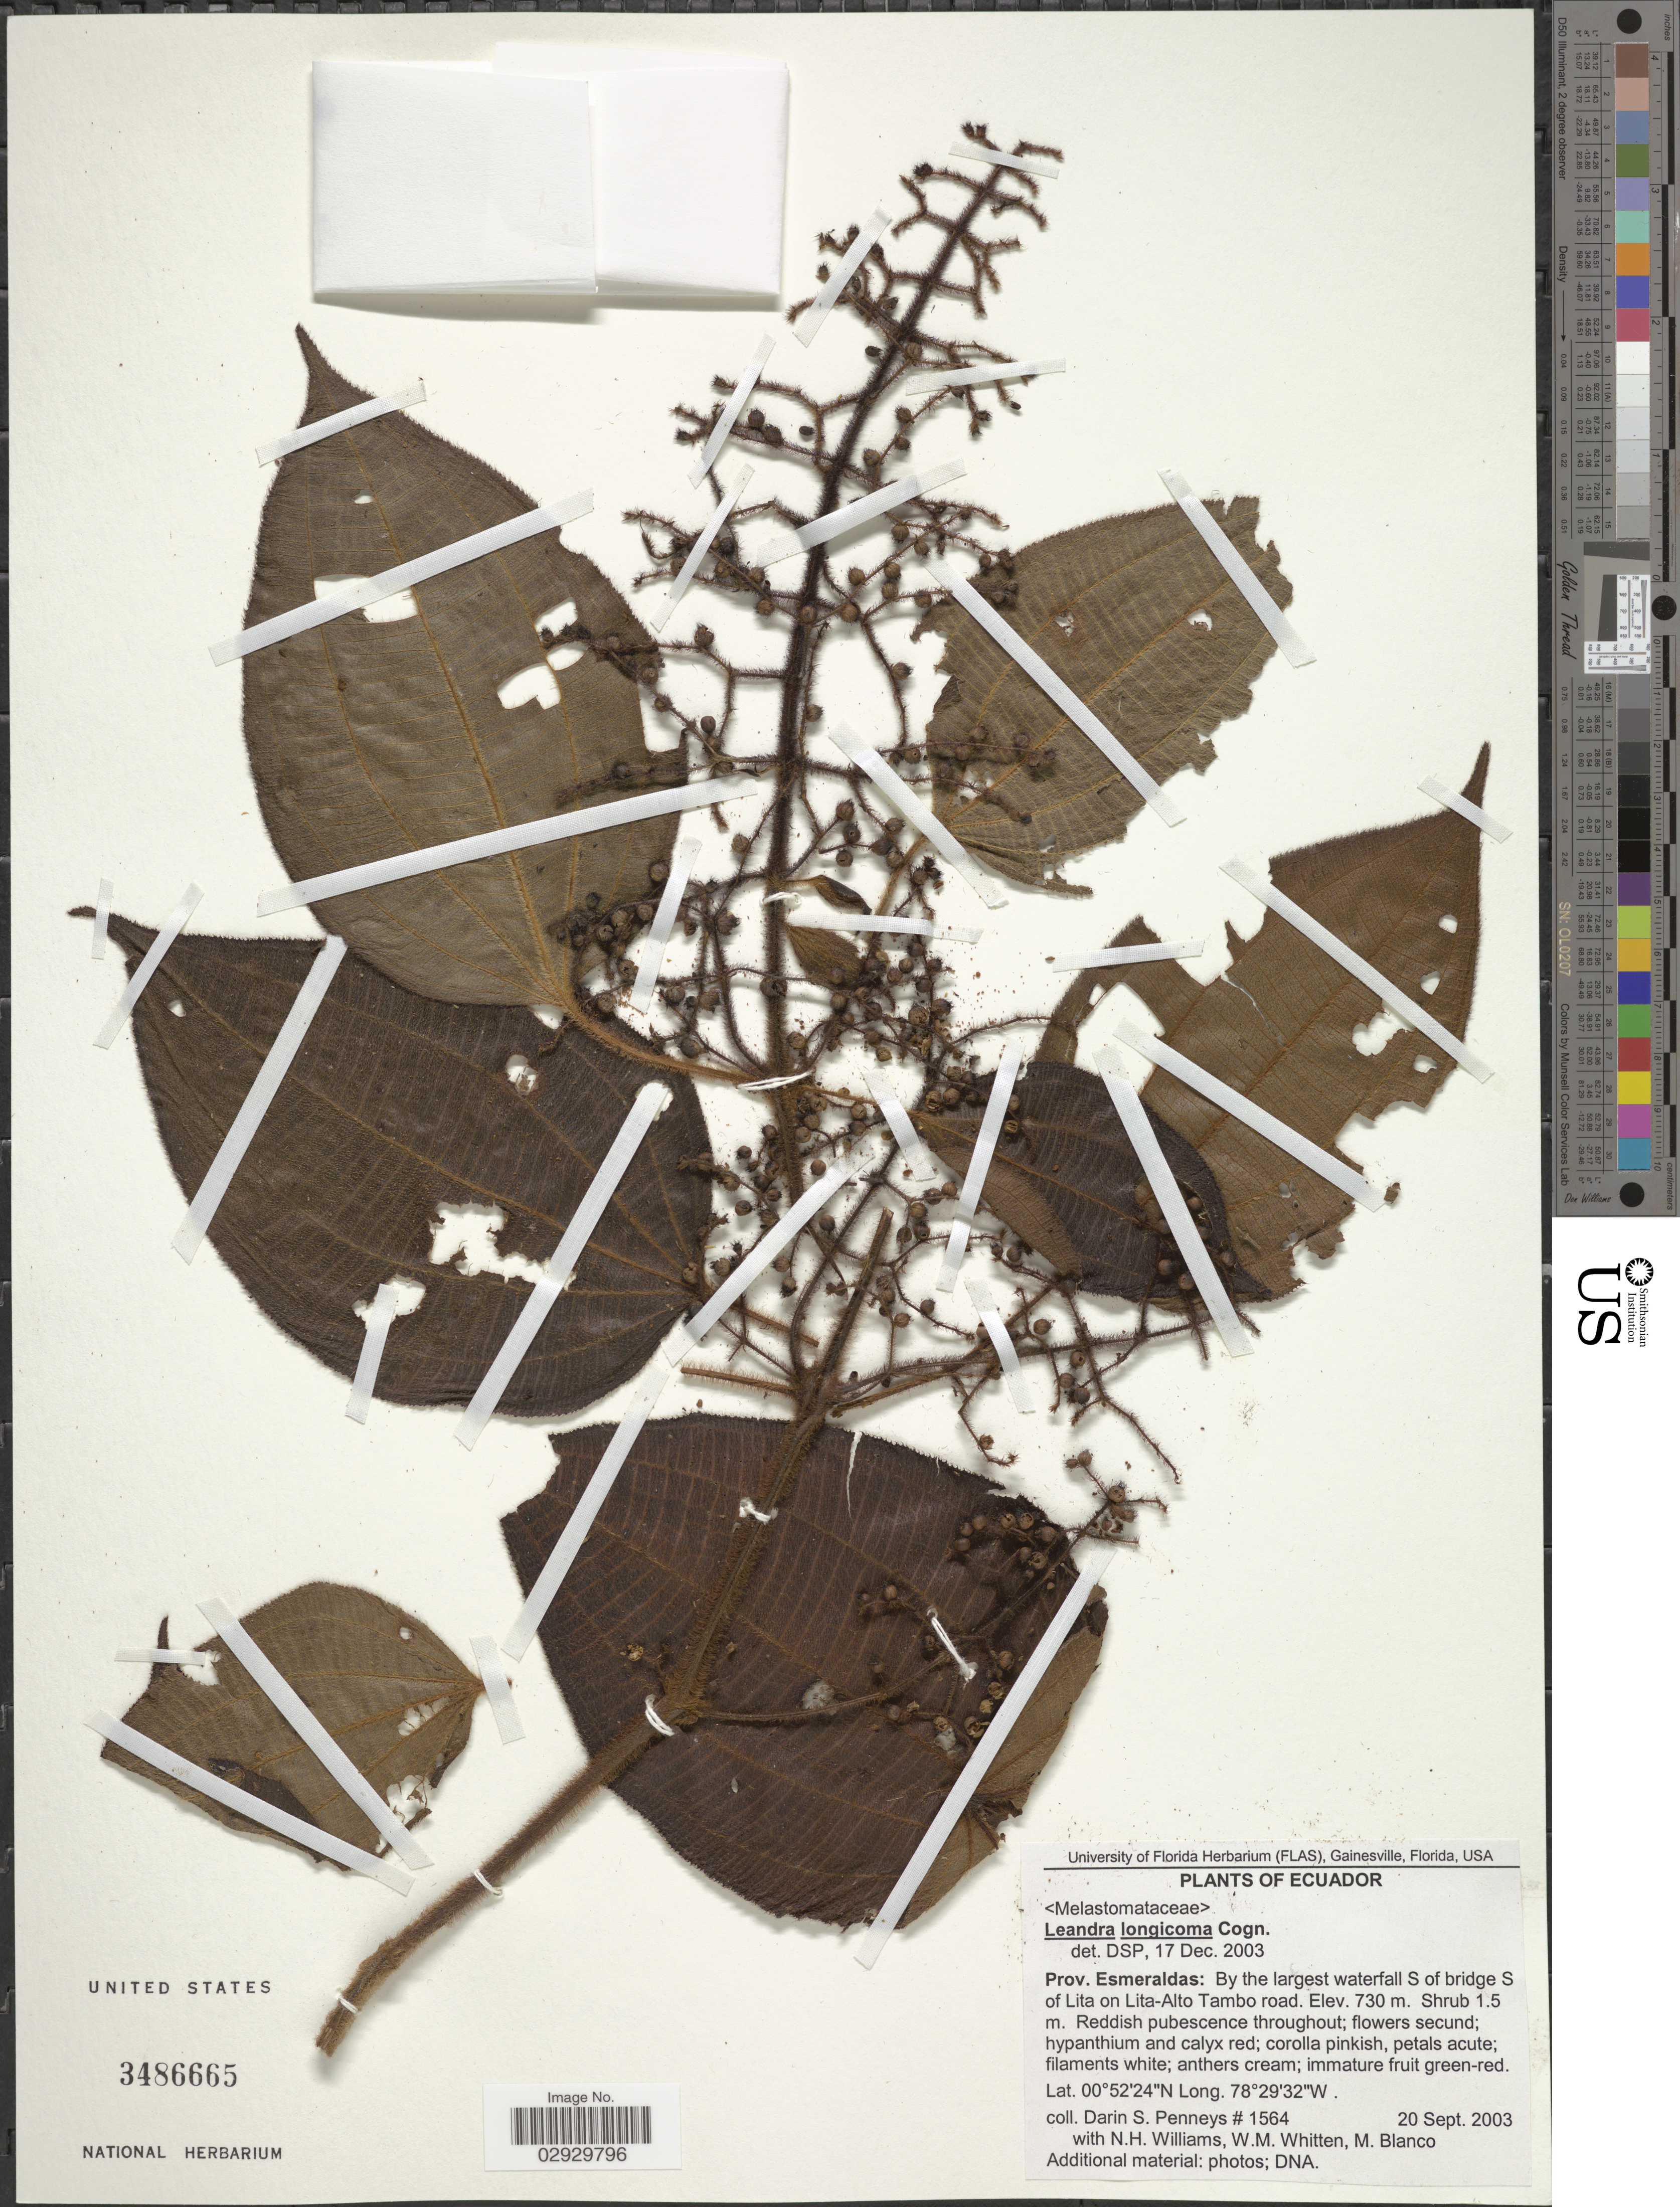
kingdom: Plantae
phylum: Tracheophyta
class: Magnoliopsida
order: Myrtales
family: Melastomataceae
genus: Leandra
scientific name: Leandra longicoma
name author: Cogn.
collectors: D. S. Penneys, N. H. Williams, W. M. Whitten & M. Blanco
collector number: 1564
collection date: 2003-09-20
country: Ecuador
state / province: Esmeraldas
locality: By the largest waterfall S of bridge S of Lita on Lita-Alto Tambo.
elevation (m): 730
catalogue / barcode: US 3486665